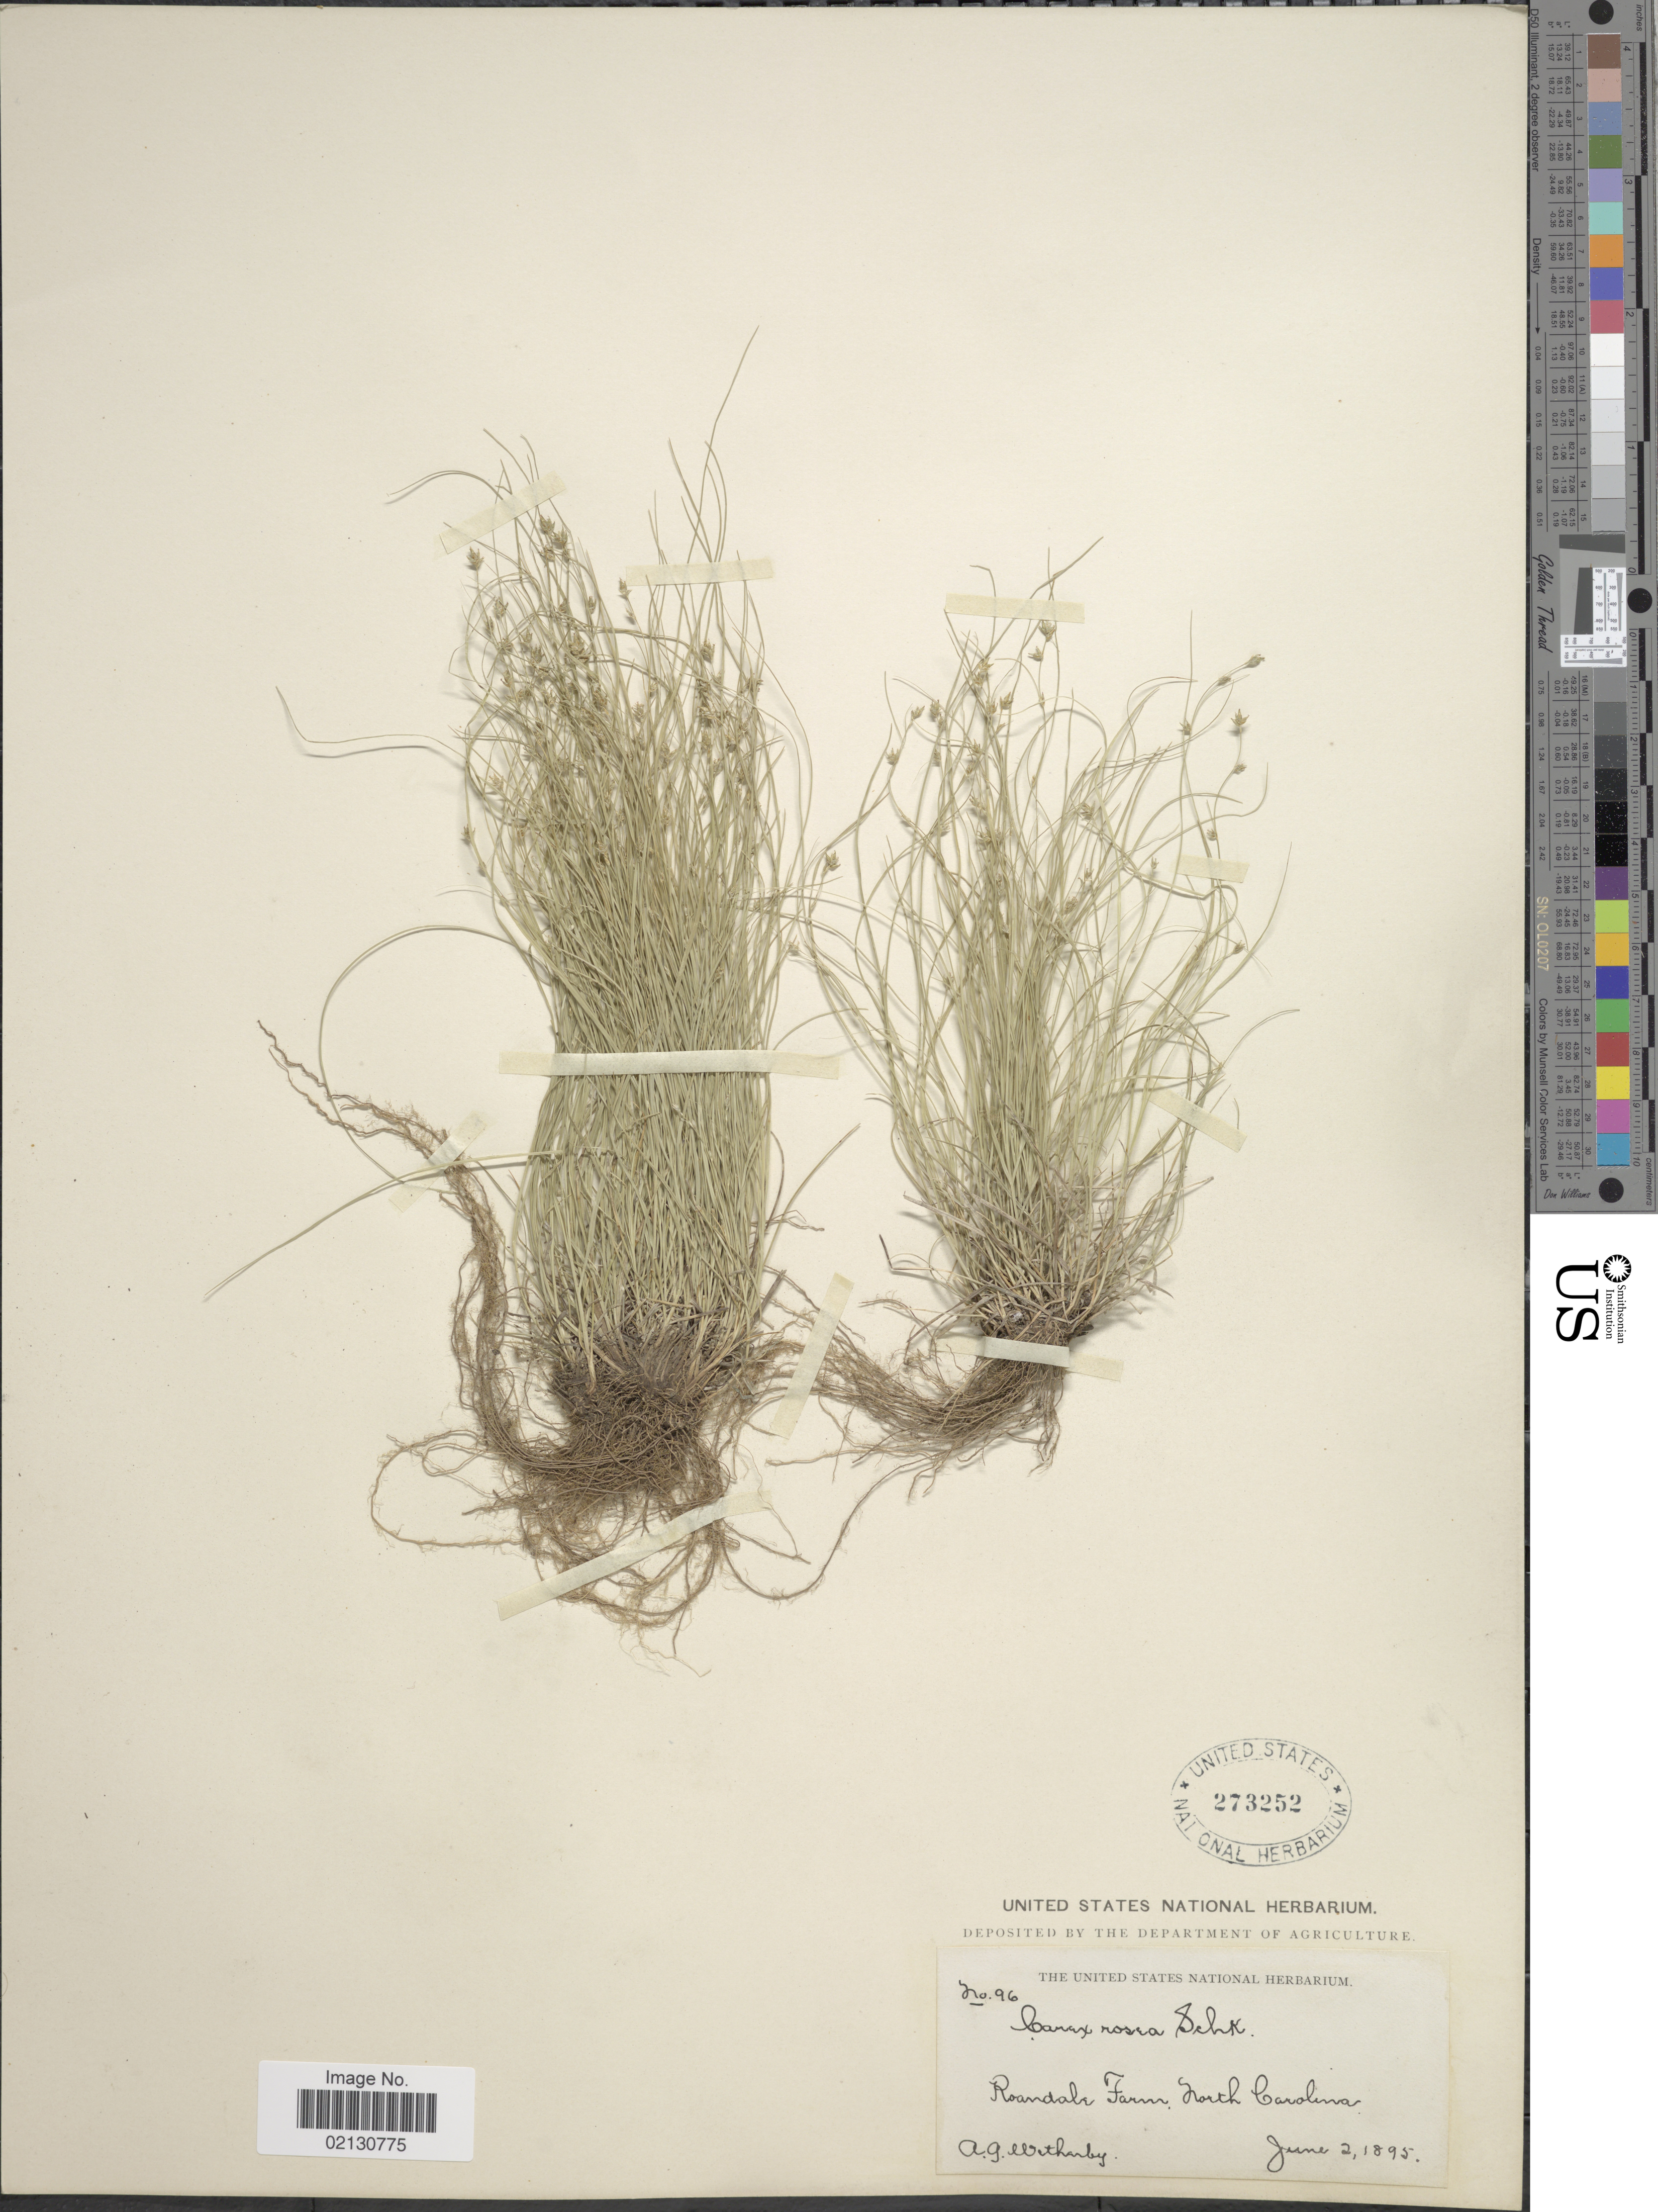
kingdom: Plantae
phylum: Tracheophyta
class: Liliopsida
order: Poales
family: Cyperaceae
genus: Carex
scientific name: Carex radiata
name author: (Wahlenb.) Small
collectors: A. Wetherby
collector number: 96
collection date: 1895-06-02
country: United States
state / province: North Carolina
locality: Roandale Farm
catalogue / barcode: US 273252